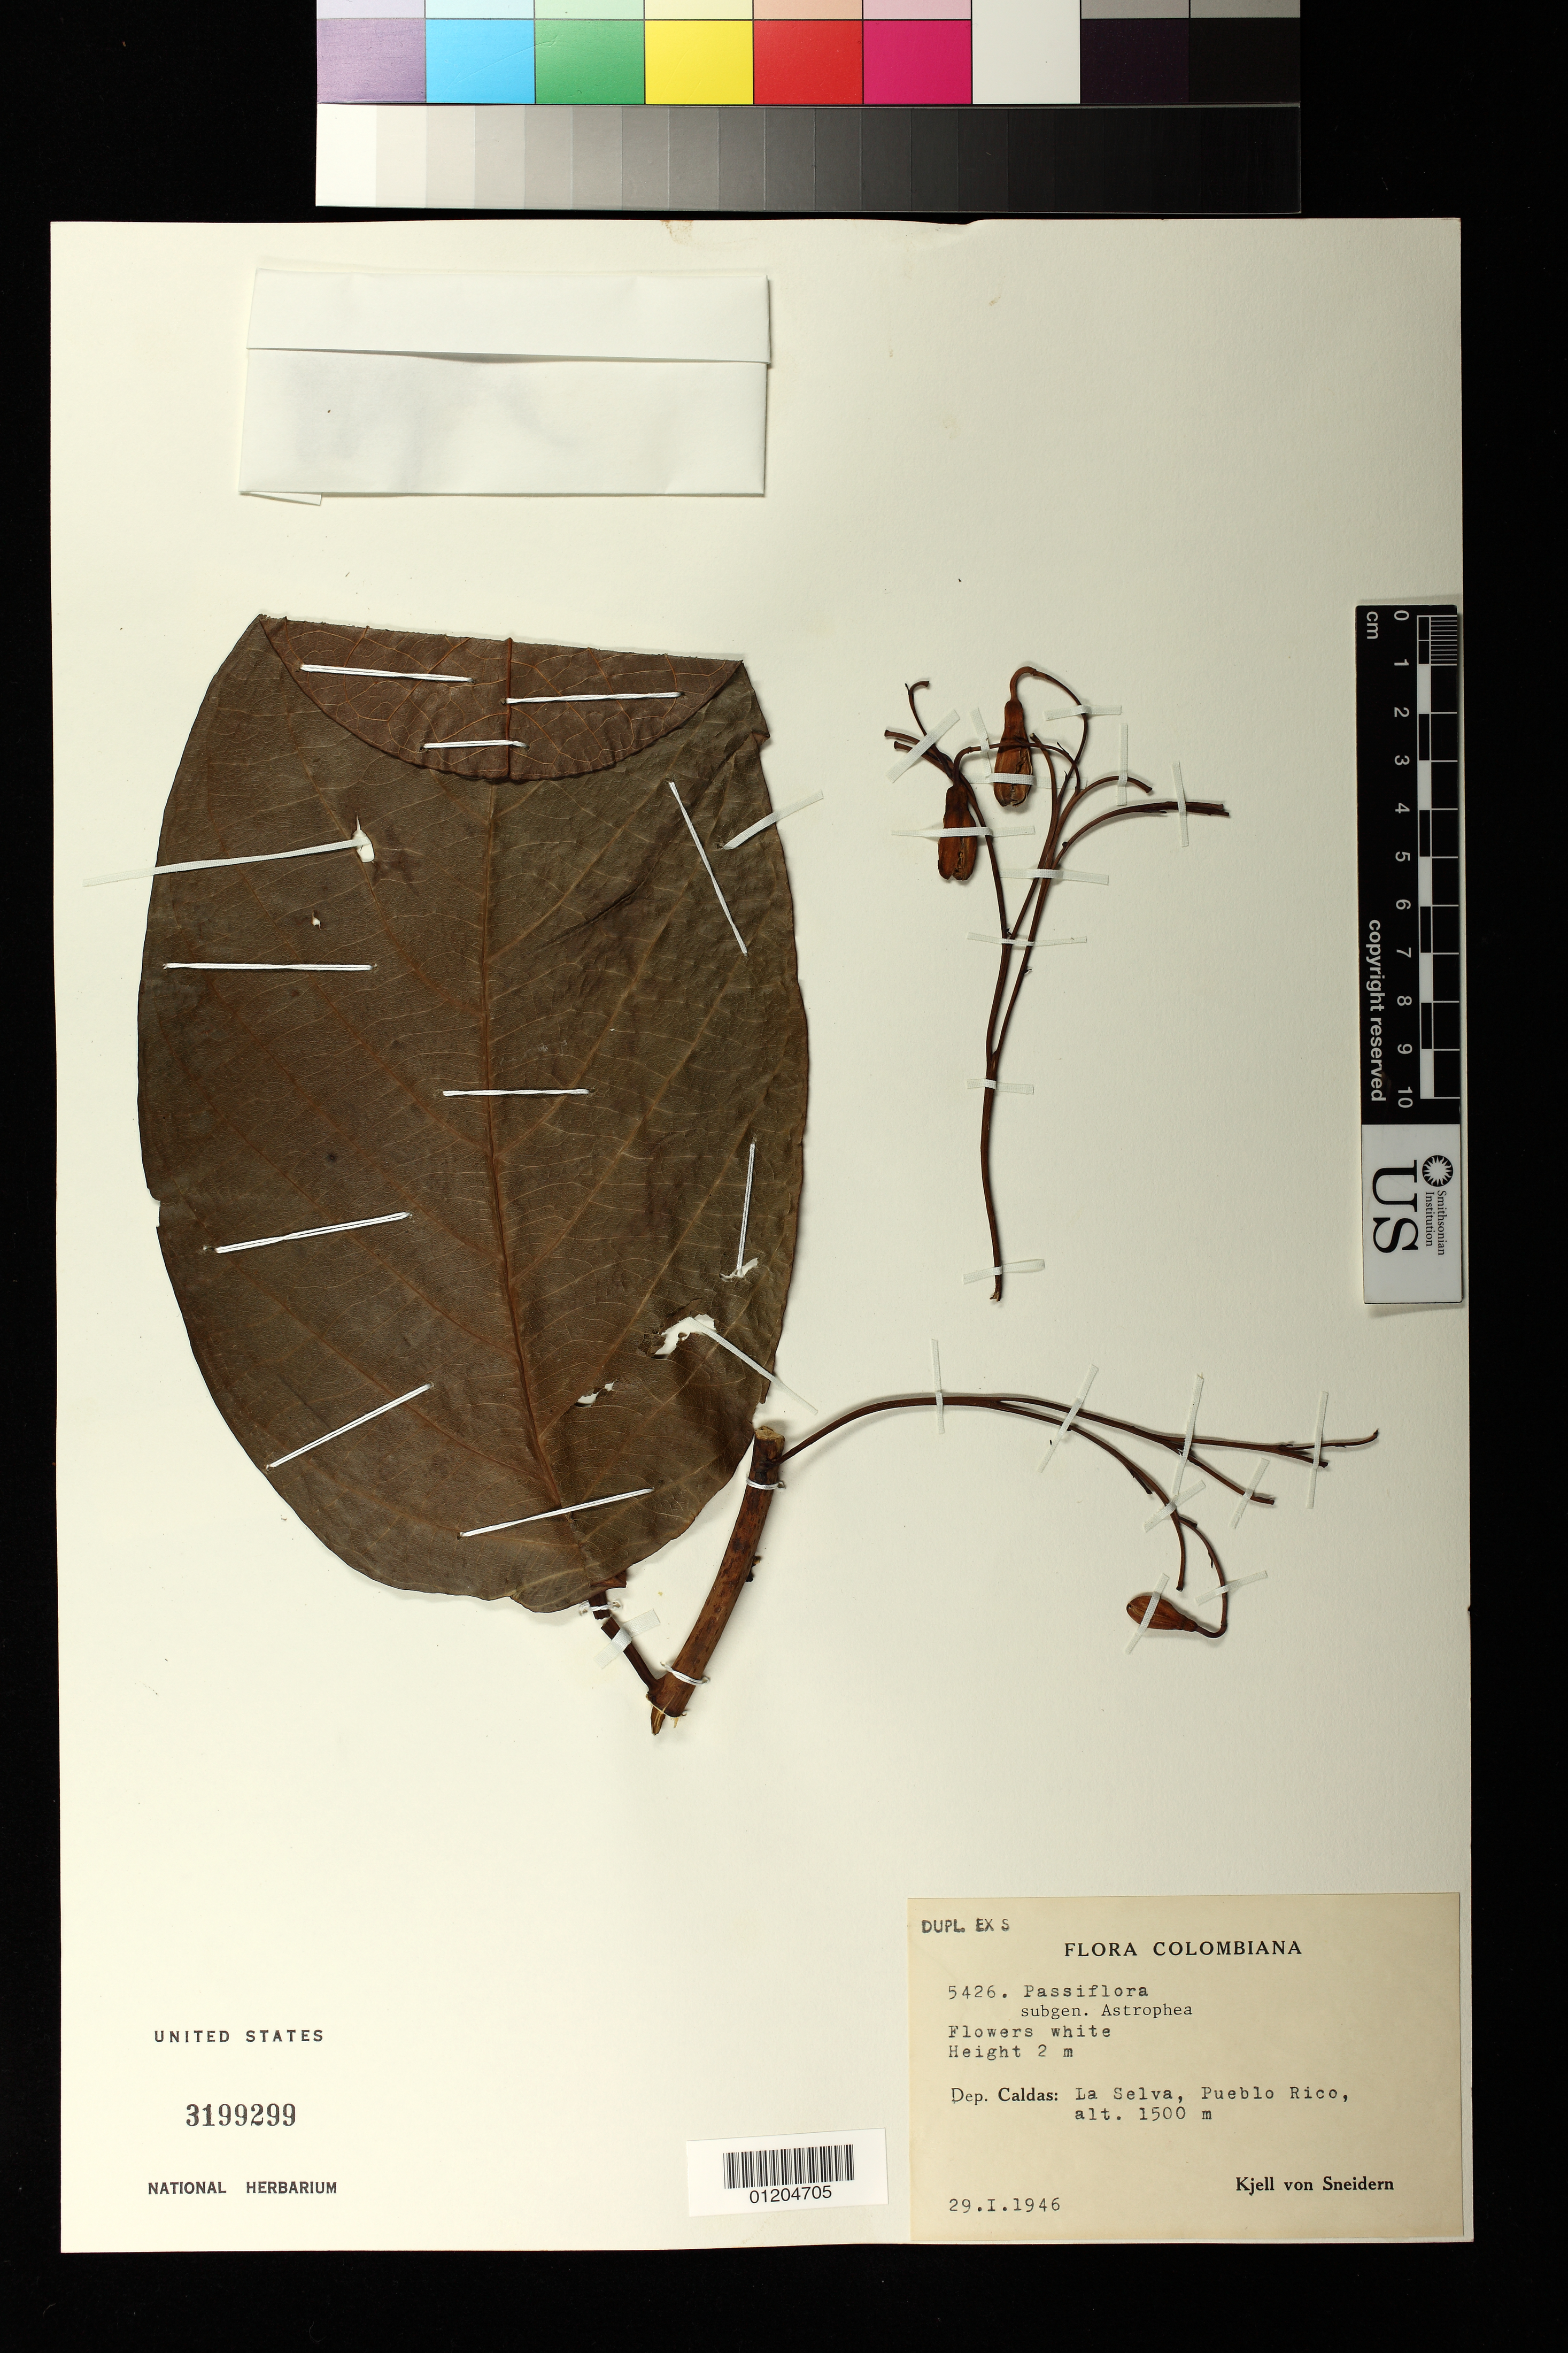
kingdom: Plantae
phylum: Tracheophyta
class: Magnoliopsida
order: Malpighiales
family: Passifloraceae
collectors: K. von Sneidern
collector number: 5426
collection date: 1946-01-29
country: Colombia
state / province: Caldas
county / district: La Selva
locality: Pueblo Rico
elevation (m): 1500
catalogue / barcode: US 3199299